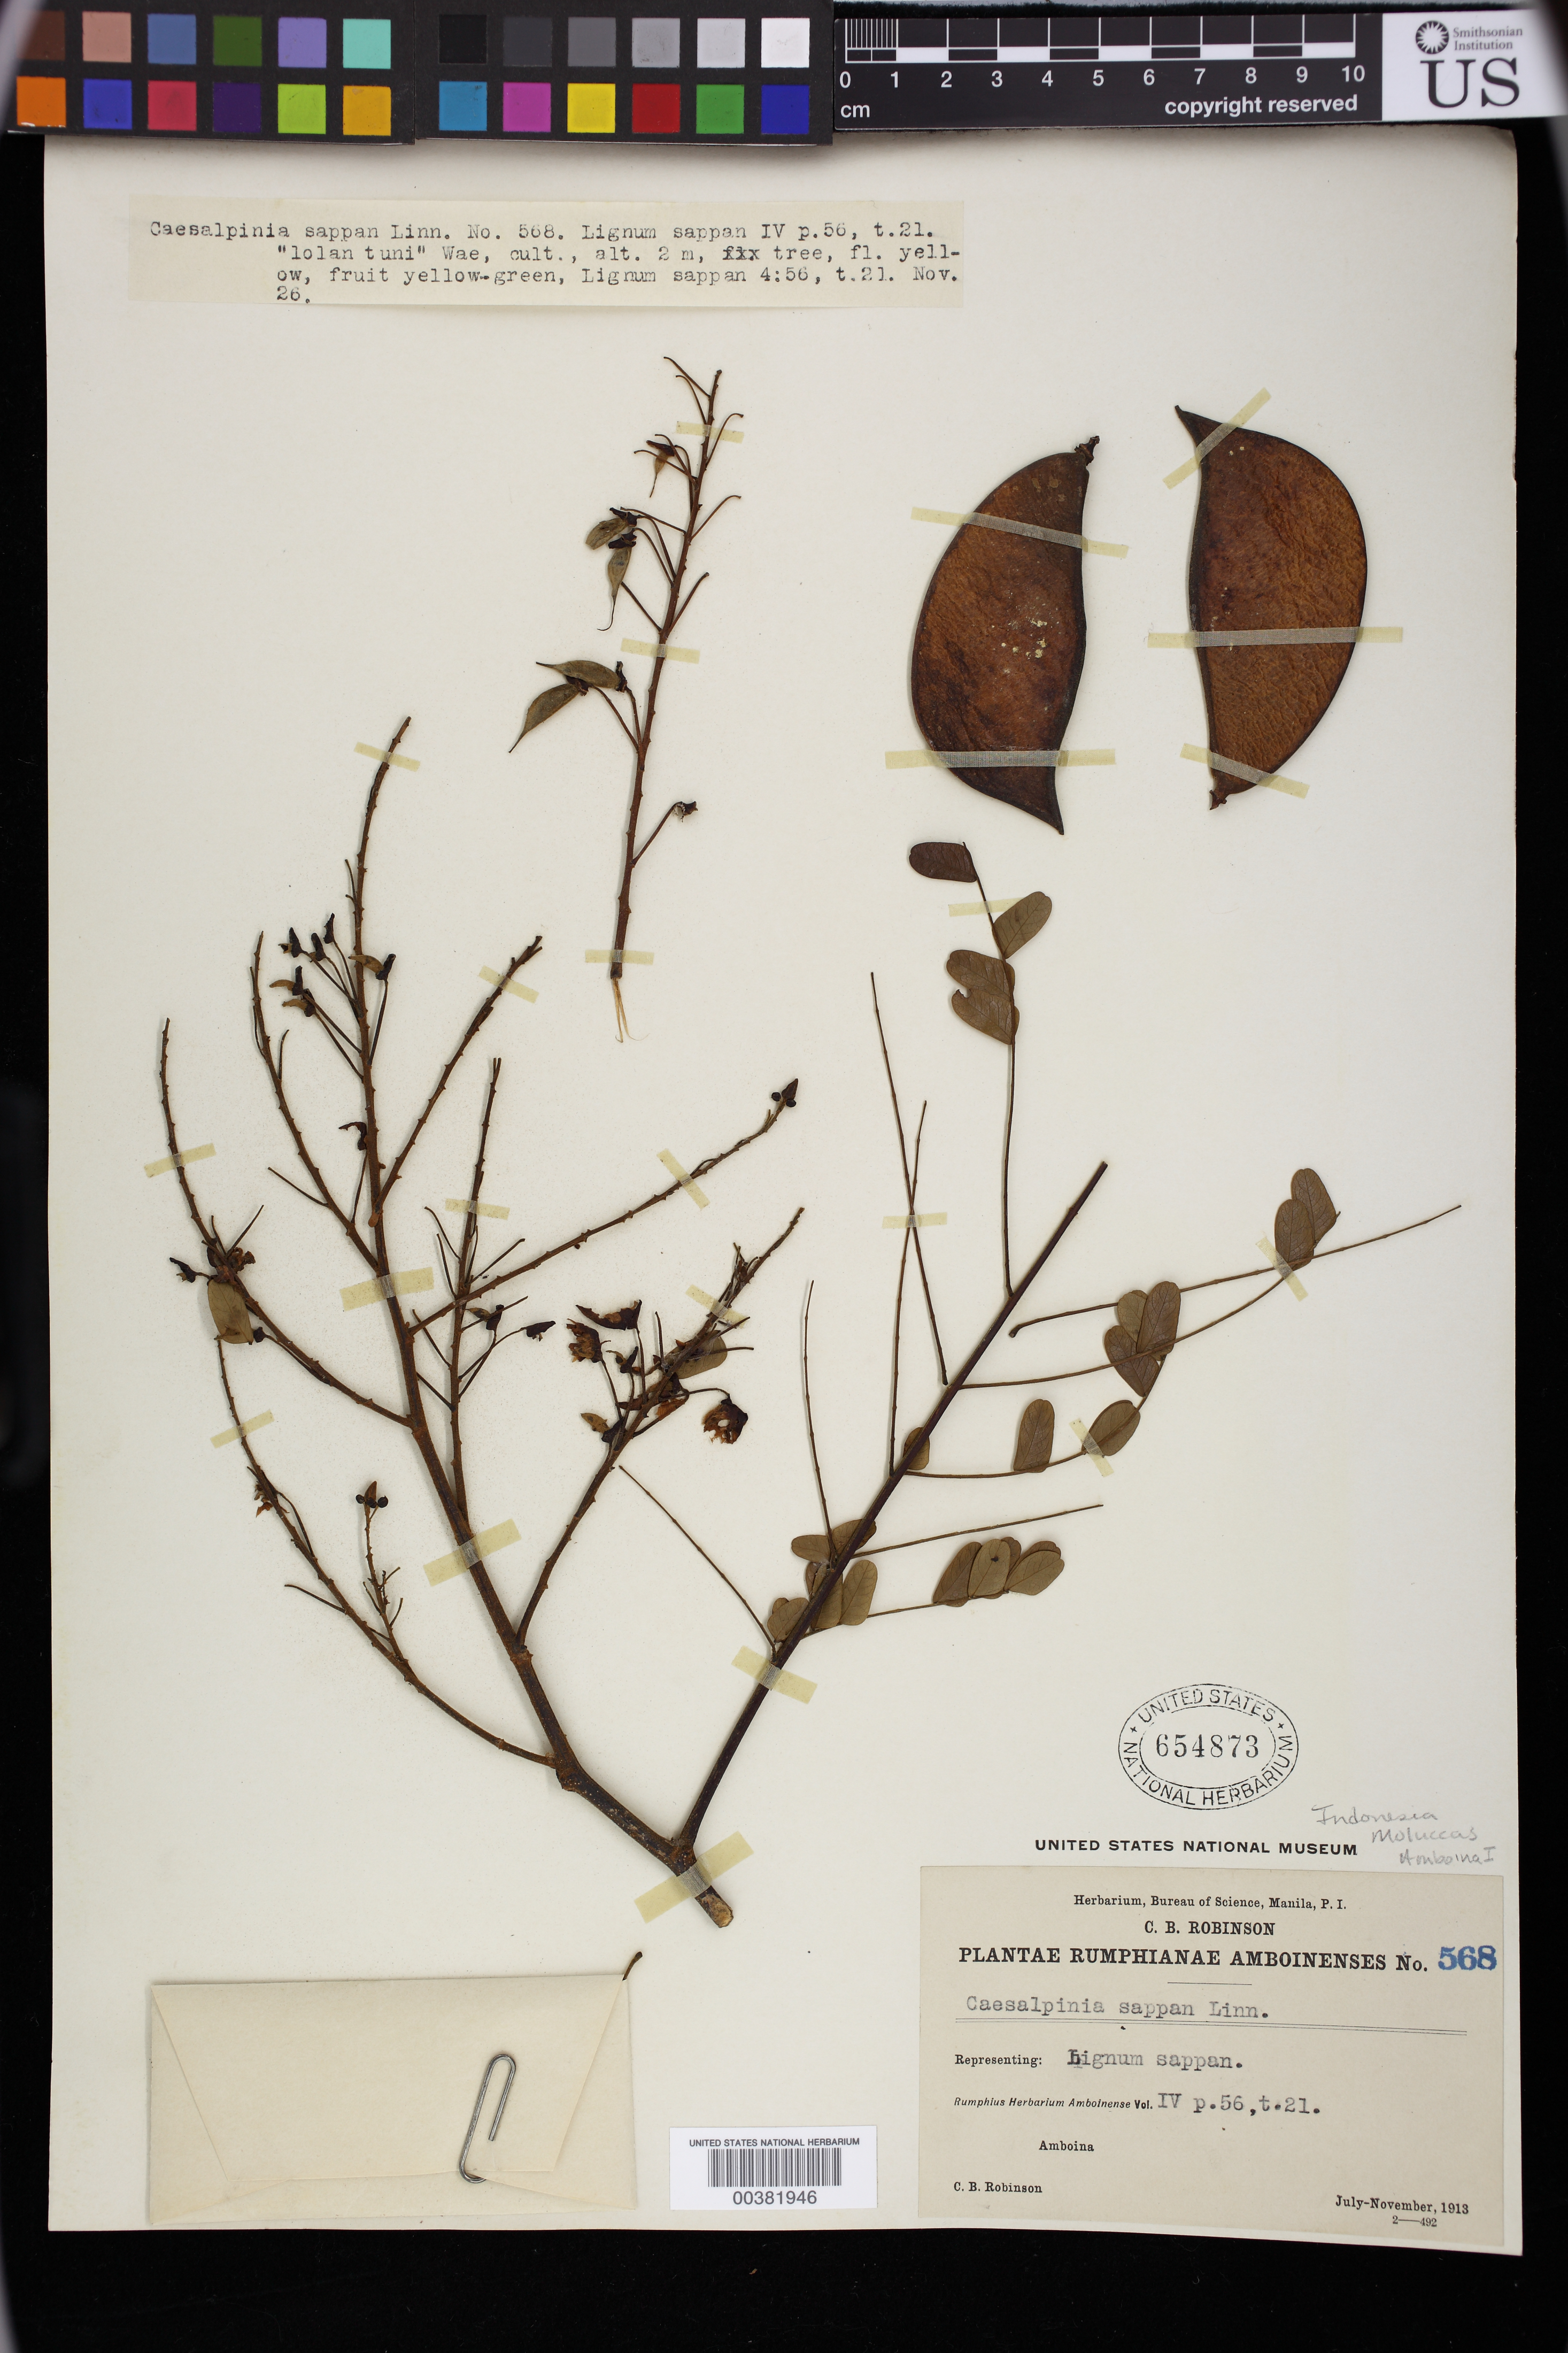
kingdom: Plantae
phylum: Tracheophyta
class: Magnoliopsida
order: Fabales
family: Fabaceae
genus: Caesalpinia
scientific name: Caesalpinia pulcherrima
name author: (L.) Sw.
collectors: C. Robinson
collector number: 568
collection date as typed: Jul 1913 to -- Nov 1913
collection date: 1913-07/1913-11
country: Indonesia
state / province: Maluku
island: Amboina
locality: Amboina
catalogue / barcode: US 654873